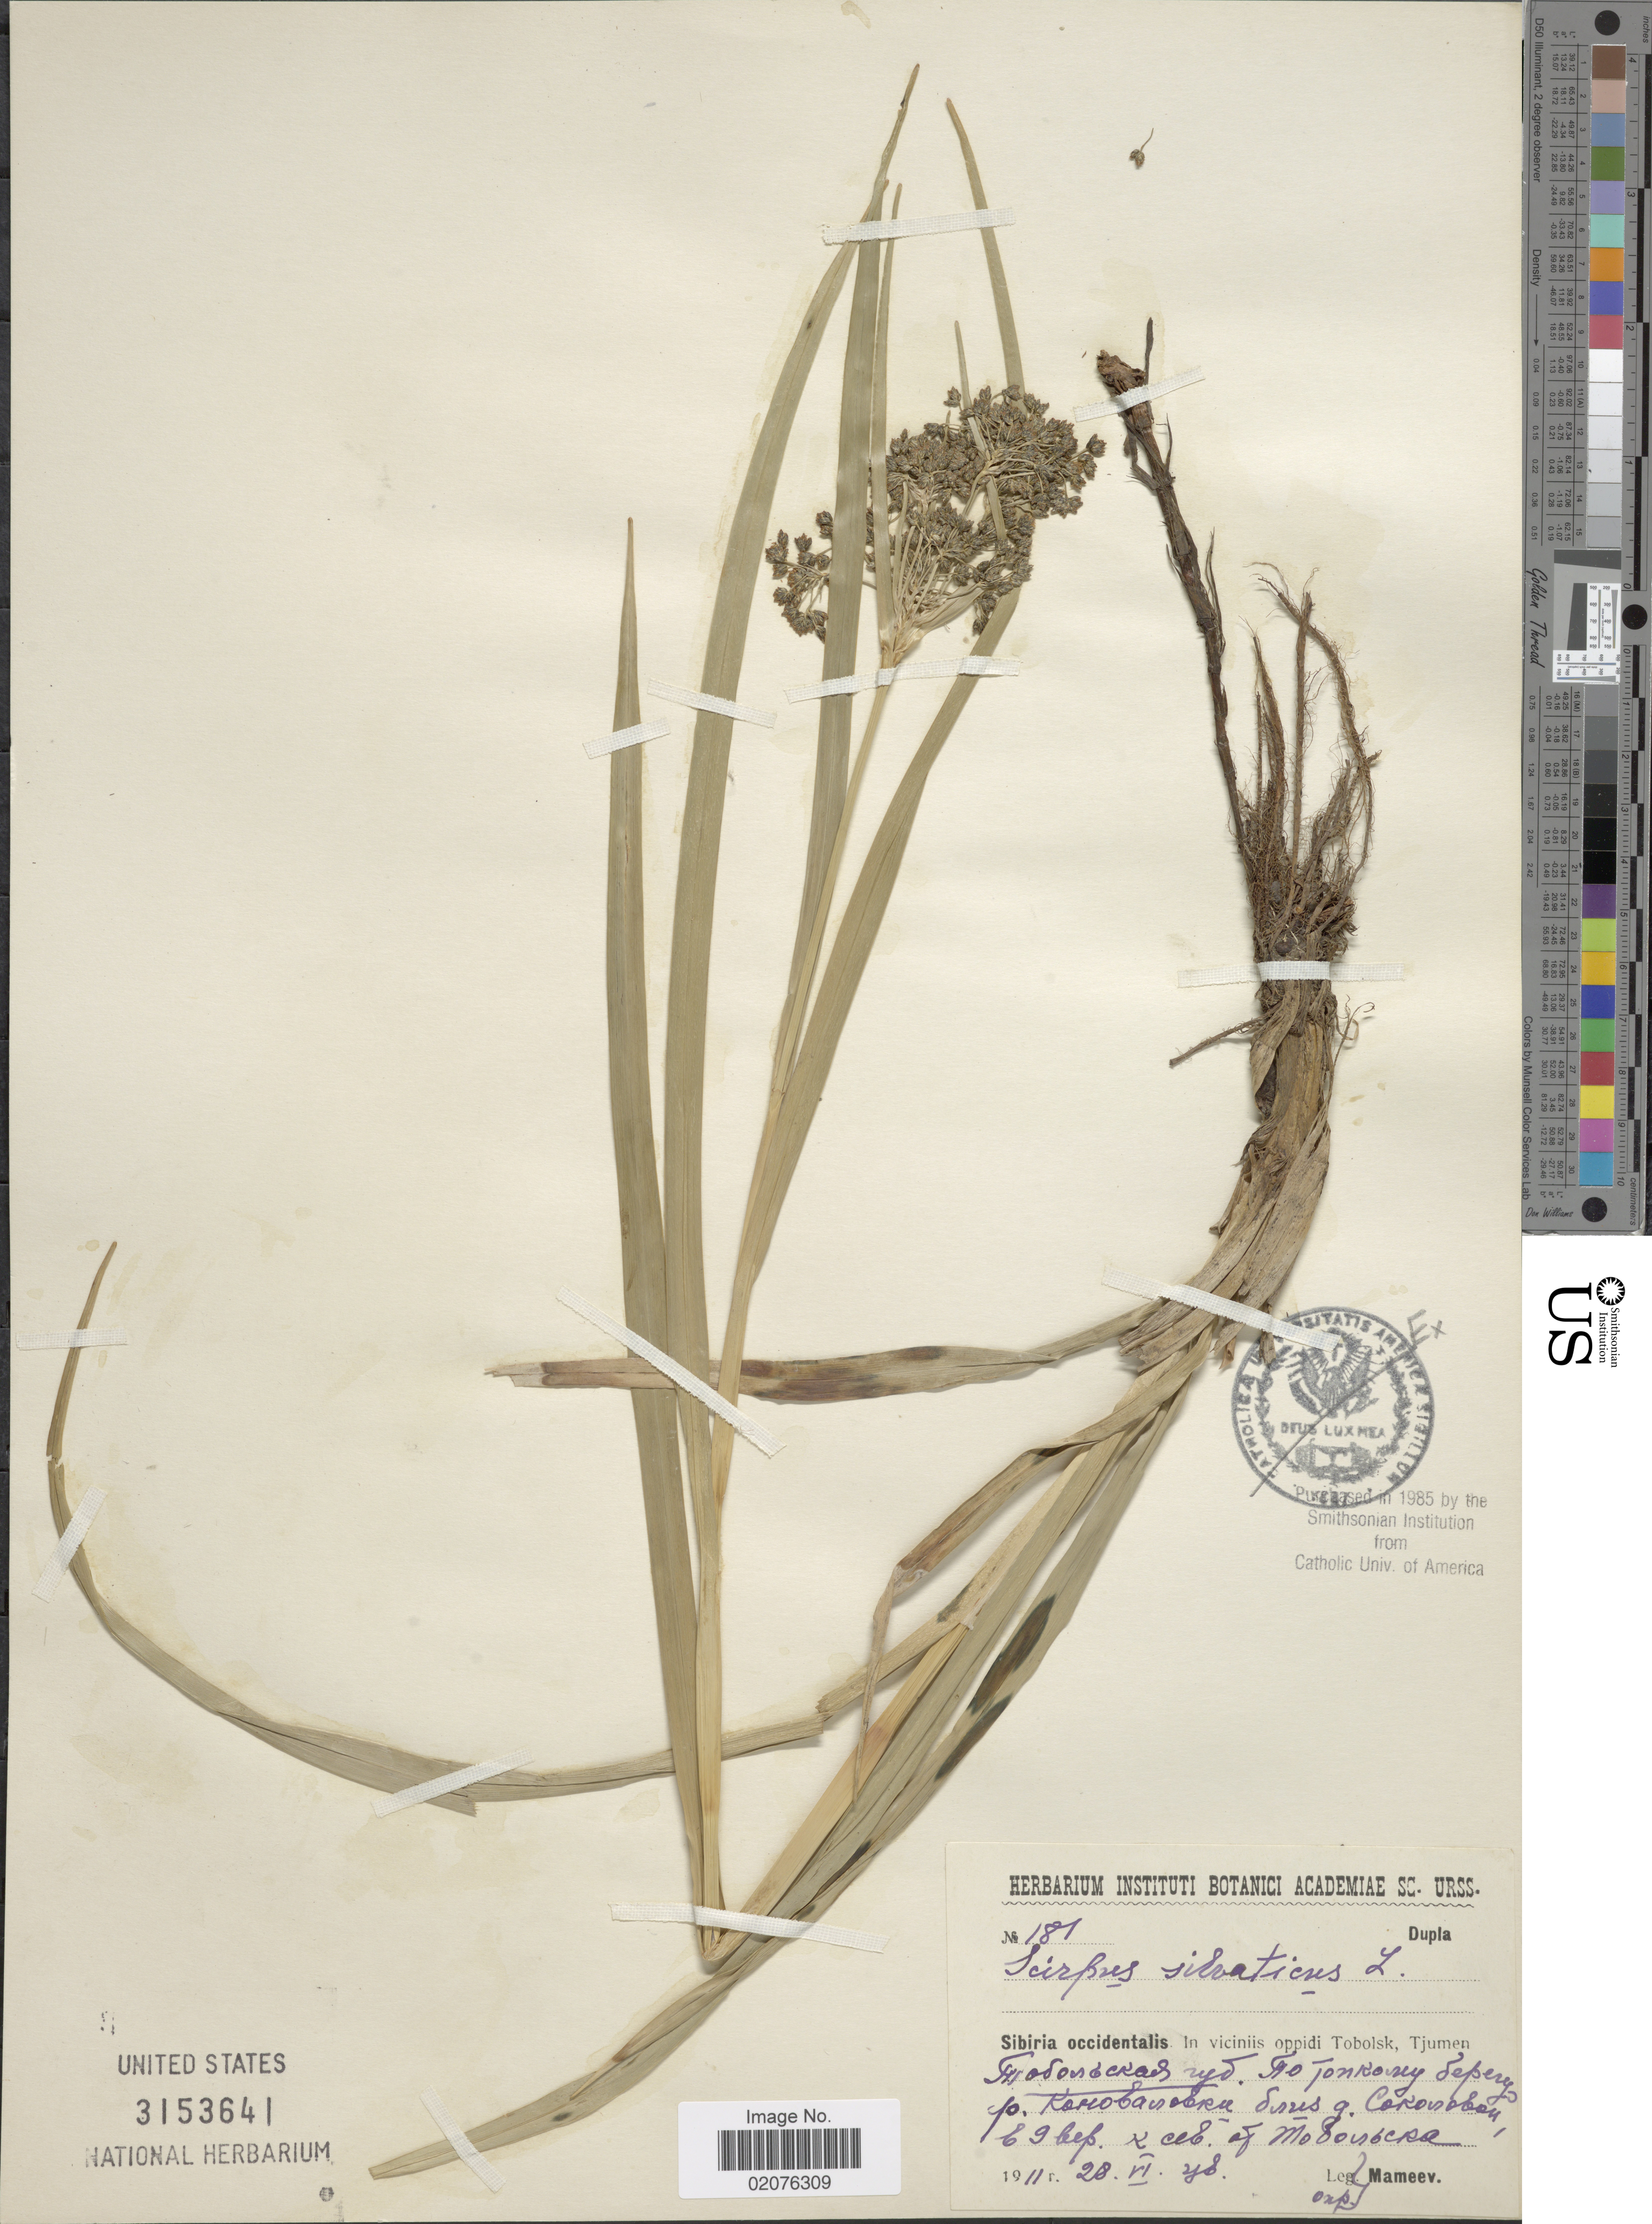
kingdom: Plantae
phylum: Tracheophyta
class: Liliopsida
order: Poales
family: Cyperaceae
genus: Scirpus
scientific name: Scirpus sylvaticus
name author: L.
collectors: Mameev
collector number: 181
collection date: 1911-06-28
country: Russian Federation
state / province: Tyumen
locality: Sibiria occidentalis: in viciniis oppidi Tobolsk, Tjumen. X.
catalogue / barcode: US 3153641